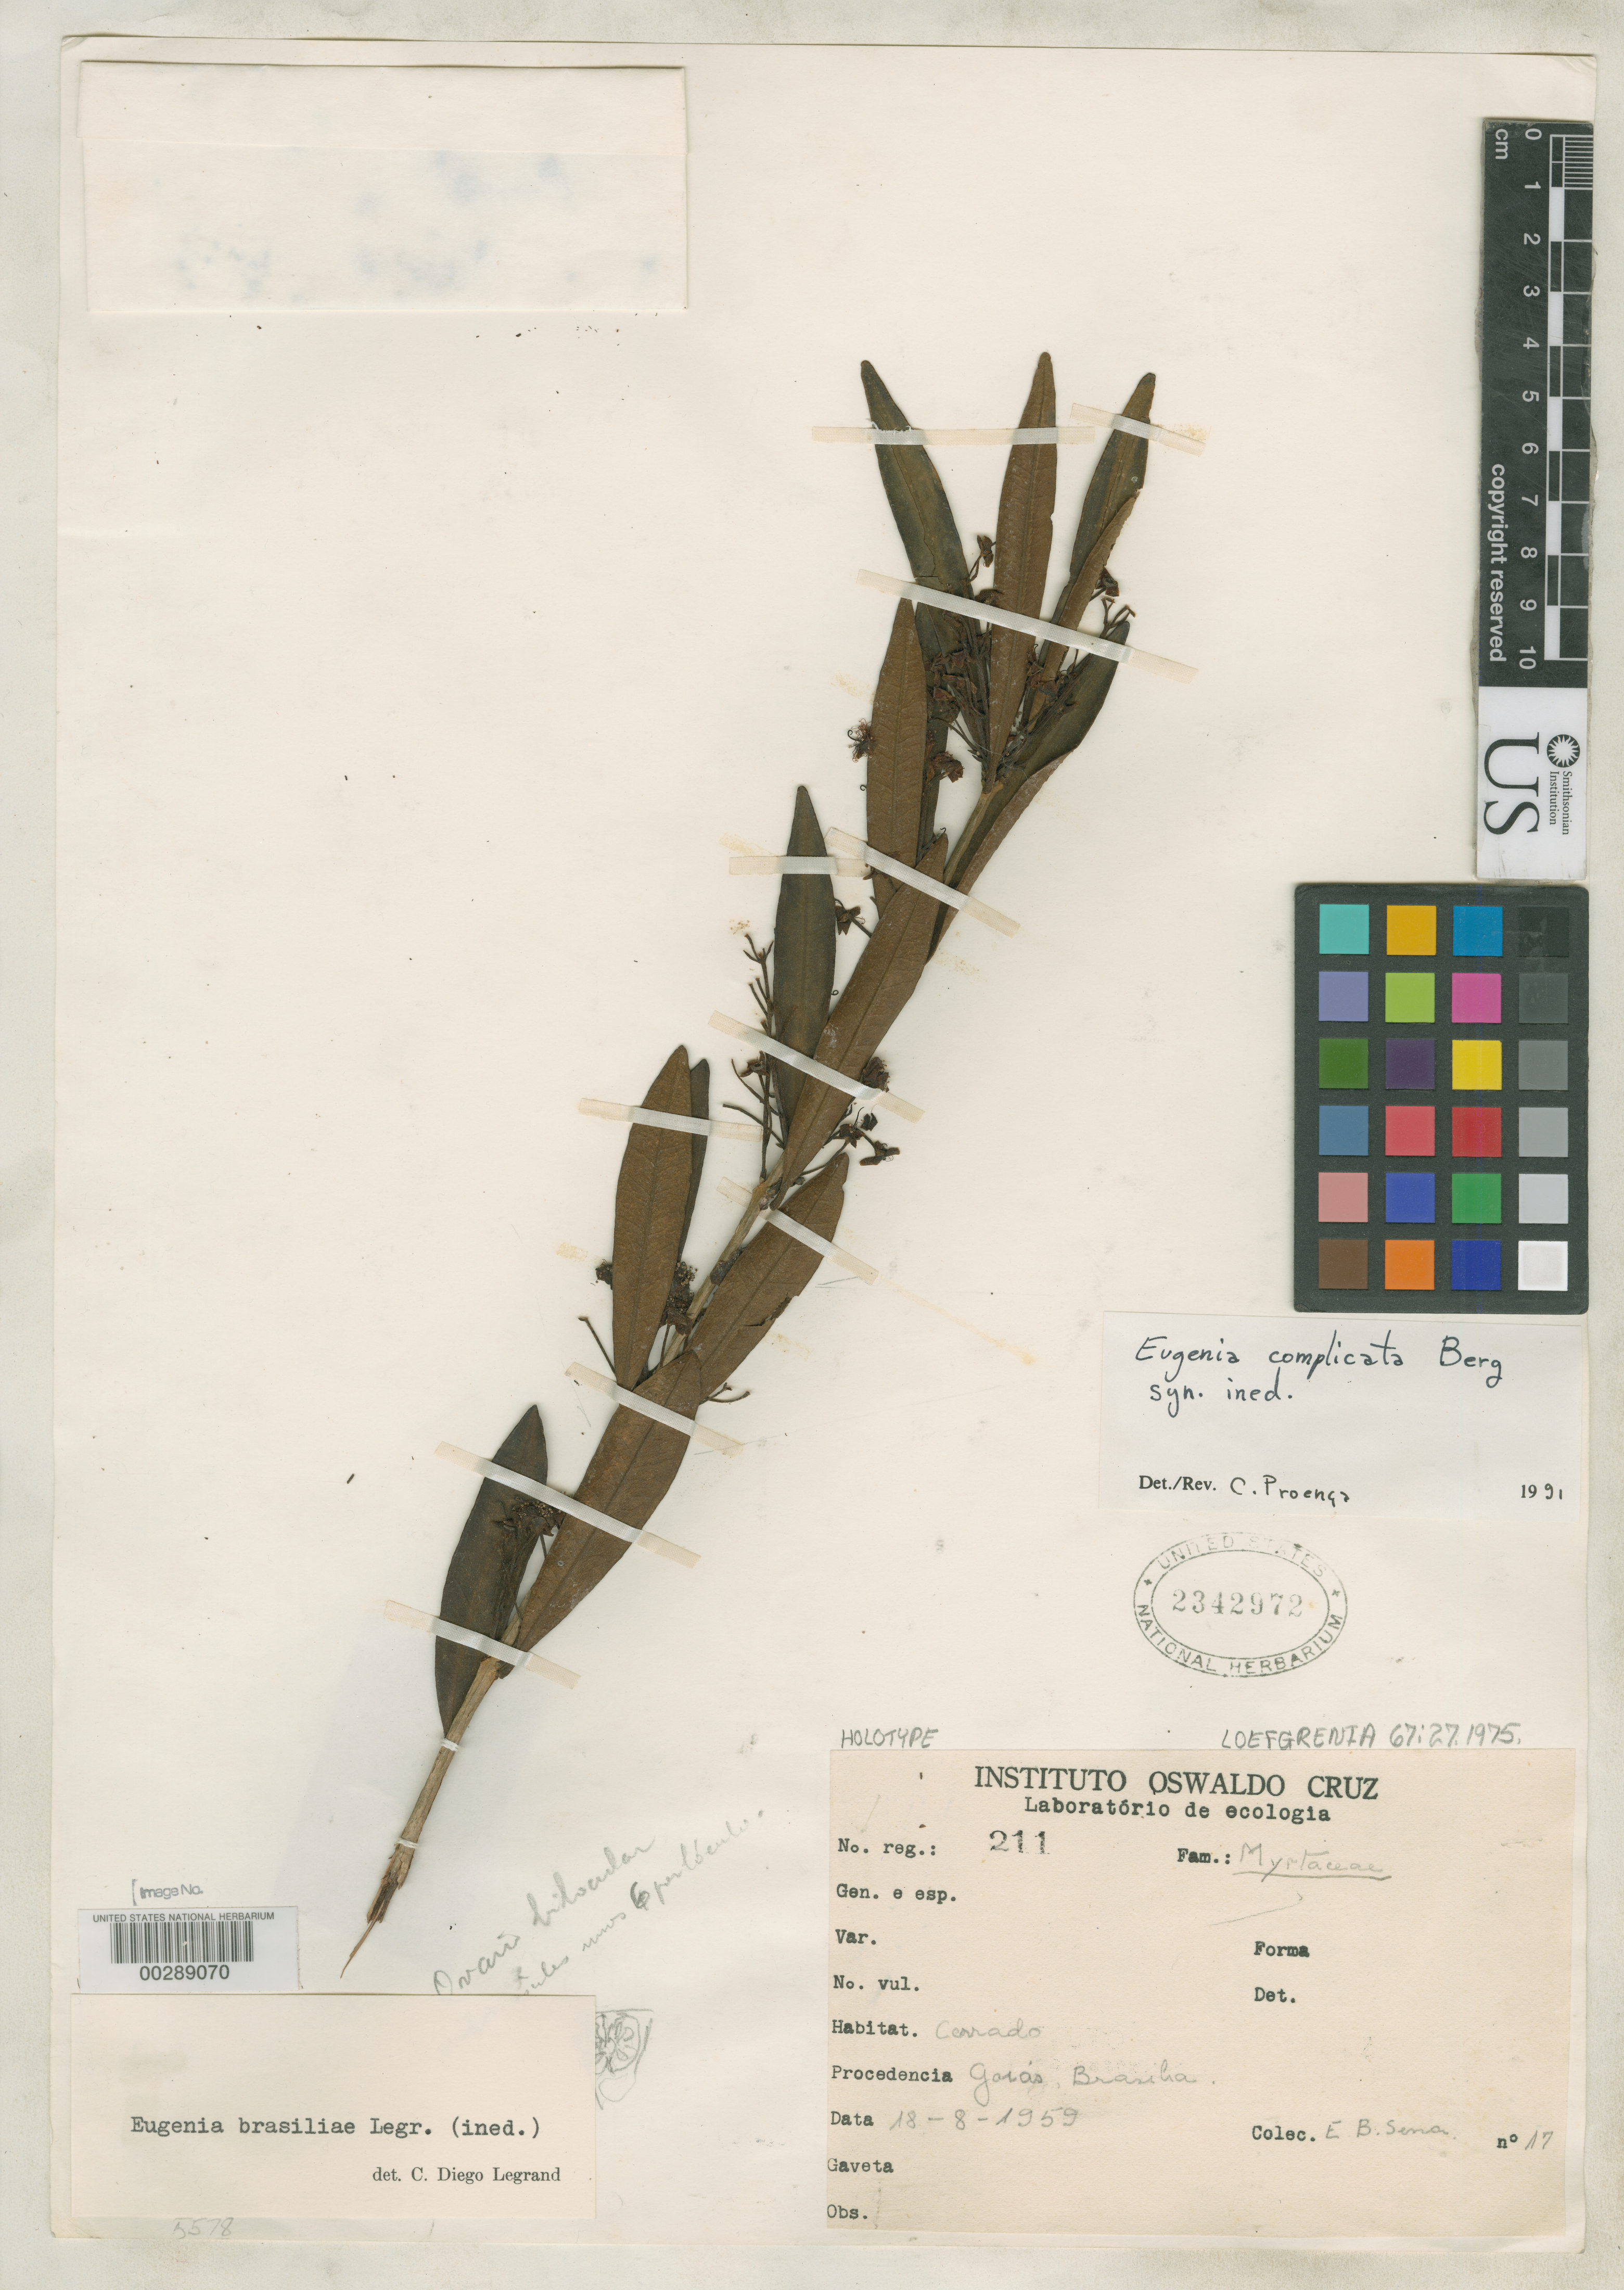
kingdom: Plantae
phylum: Tracheophyta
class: Magnoliopsida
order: Myrtales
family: Myrtaceae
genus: Eugenia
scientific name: Eugenia brasiliae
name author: Mattos & D. Legrand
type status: Holotype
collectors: E. Sena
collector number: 17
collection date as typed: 18 Aug 1959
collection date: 1959-08-18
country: Brazil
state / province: Goiás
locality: Cerrado.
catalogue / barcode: US 2342972